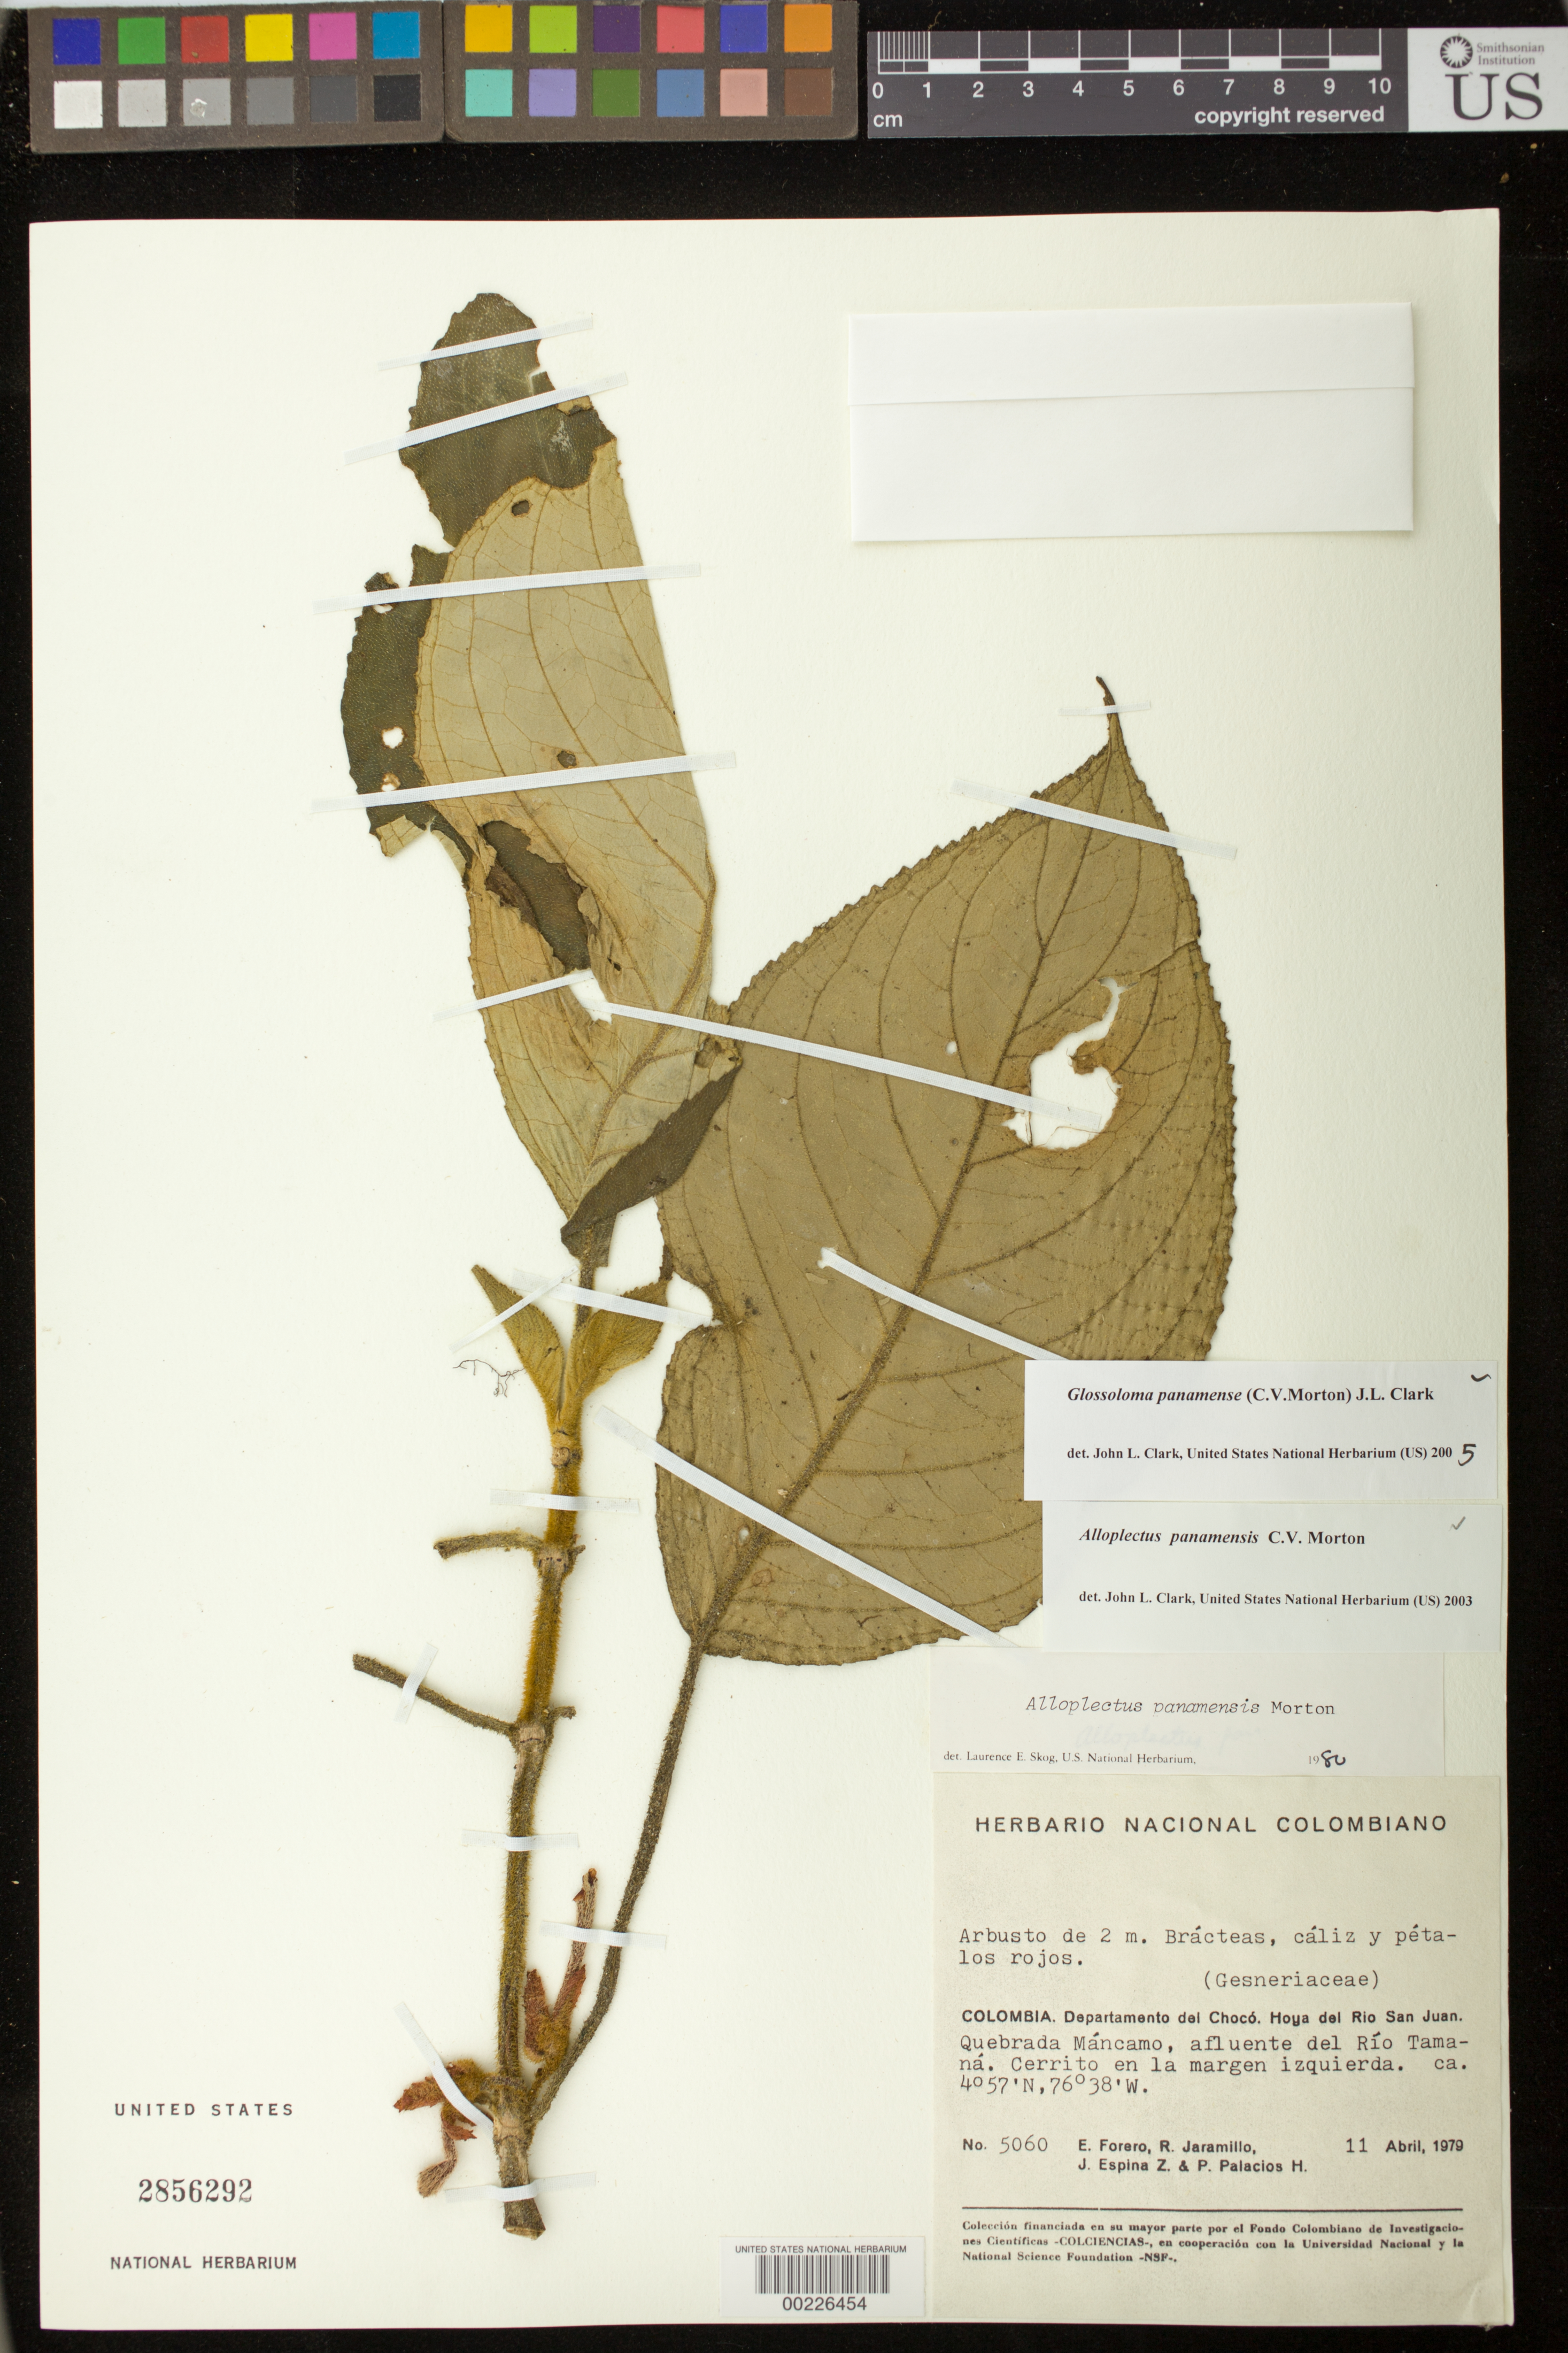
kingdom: Plantae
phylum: Tracheophyta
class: Magnoliopsida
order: Lamiales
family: Gesneriaceae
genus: Glossoloma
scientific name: Glossoloma panamense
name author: (C.V. Morton) J.L. Clark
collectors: E. Forero, R. Jaramillo M., J. Espina Z. & P. Palacios H.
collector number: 5060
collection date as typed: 11 Apr 1979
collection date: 1979-04-11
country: Colombia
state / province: Chocó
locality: Valley of Rio San Juan, Quebrada Mancamo, tributary of Rio Tamana, little hill on left bank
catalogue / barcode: US 2856292